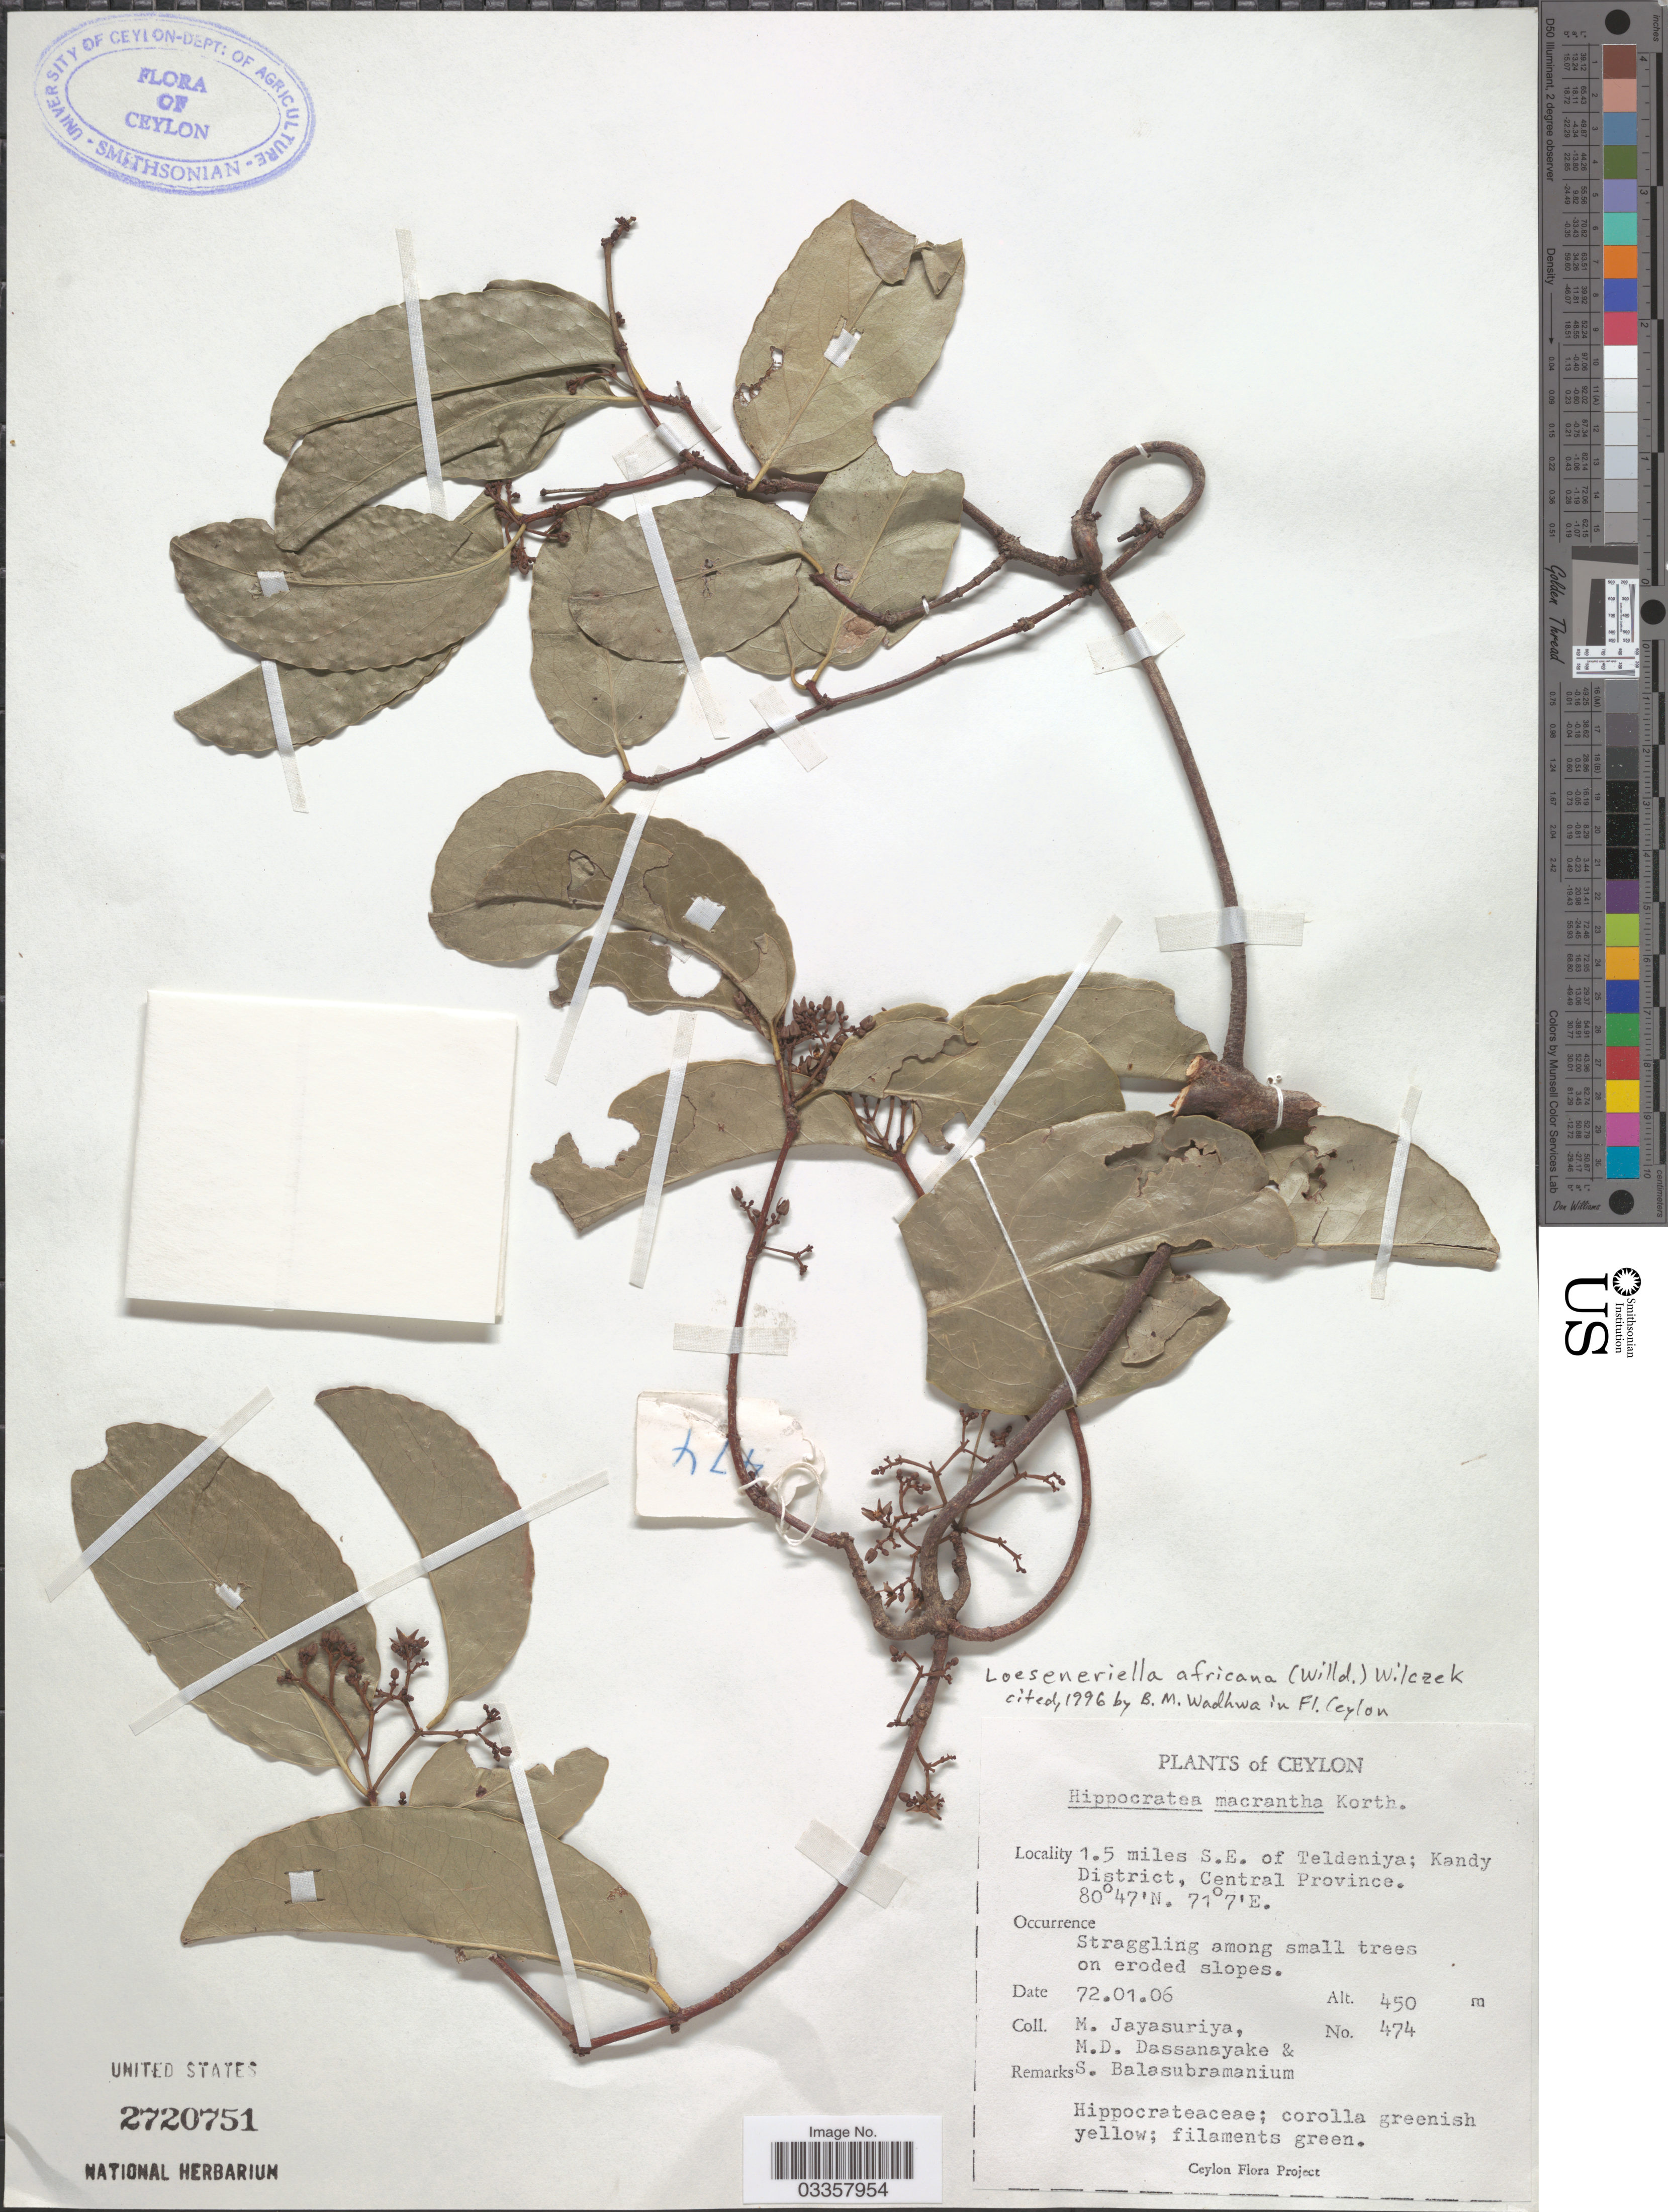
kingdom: Plantae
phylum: Tracheophyta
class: Magnoliopsida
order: Celastrales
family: Celastraceae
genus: Loeseneriella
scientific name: Loeseneriella africana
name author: (Willd.) R. Wilczek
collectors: M. Jayasuriya, M. D. Dassanayake & S. Balasubramanium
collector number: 474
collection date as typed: Transcribed d/m/y: 6/1/72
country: Sri Lanka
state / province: Central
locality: Ceylon. 1.5 miles S.E. of Teldeniya; Kandy District.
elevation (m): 450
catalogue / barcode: US 2720751